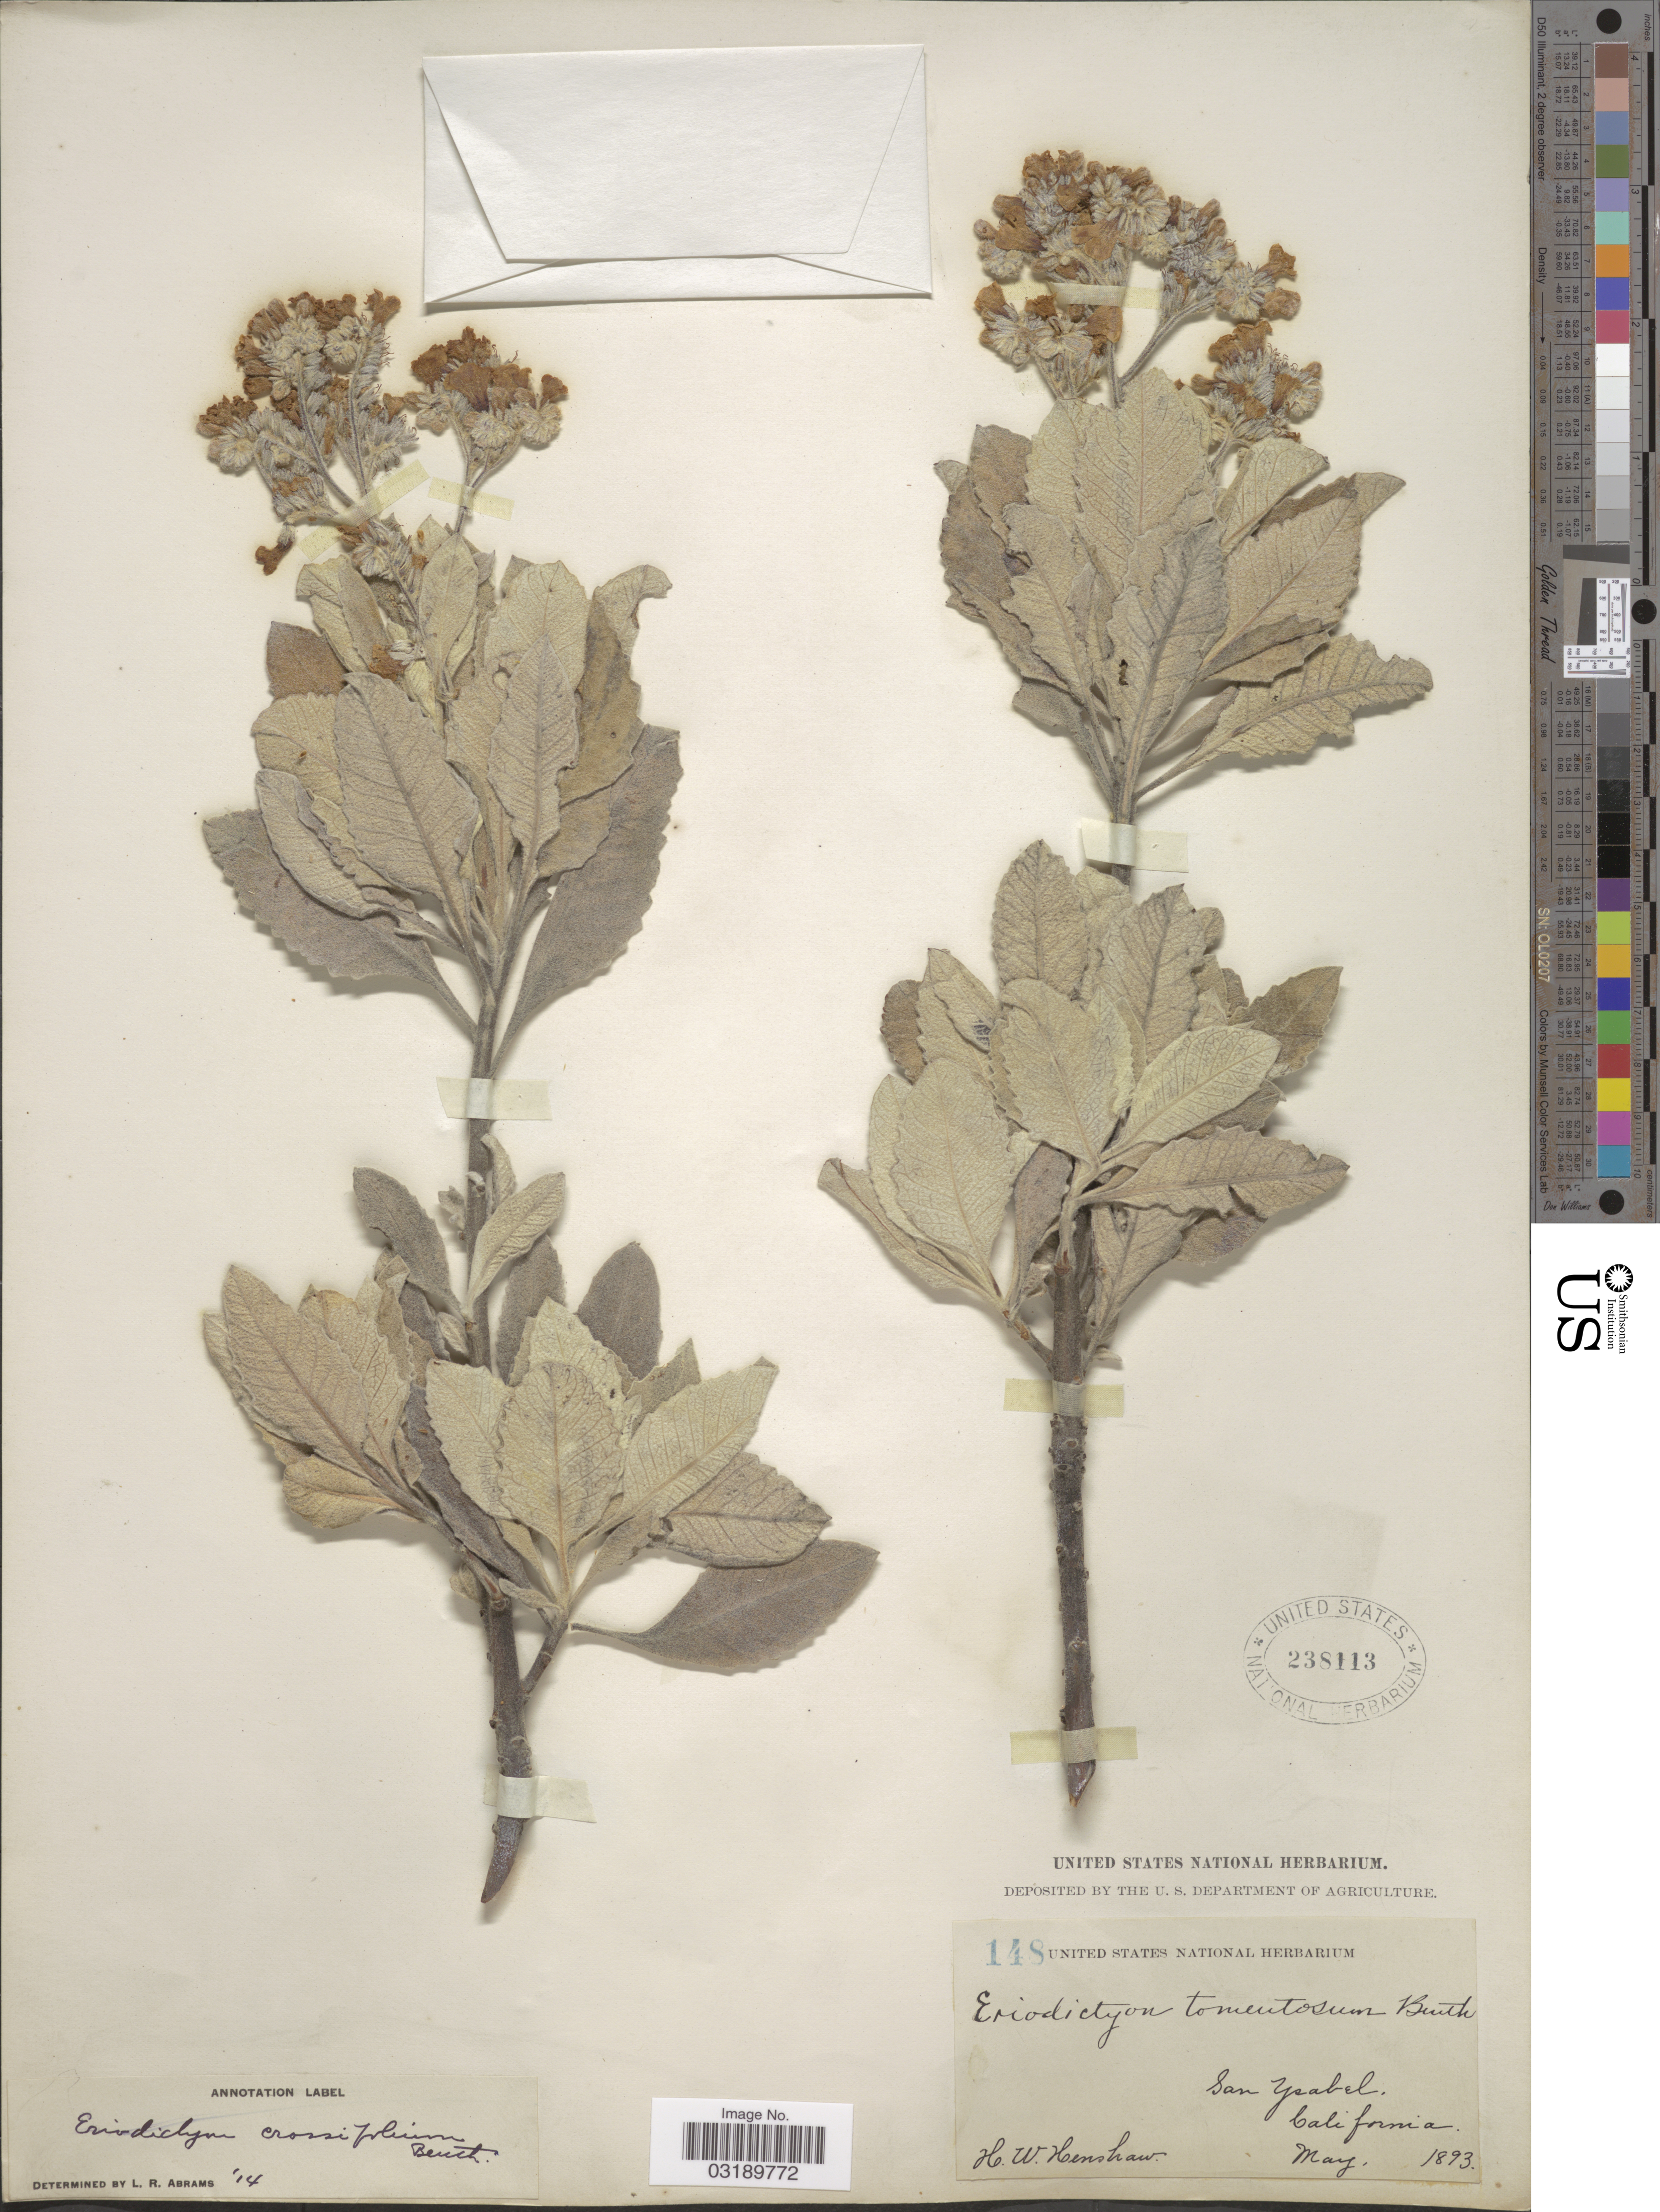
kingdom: Plantae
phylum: Tracheophyta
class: Magnoliopsida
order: Boraginales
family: Namaceae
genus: Eriodictyon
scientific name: Eriodictyon crassifolium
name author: Benth.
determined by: Rogers, Z. S.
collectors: H. Henshaw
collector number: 148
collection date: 1893-05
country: United States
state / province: California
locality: San Ysabel.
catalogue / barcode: US 238113